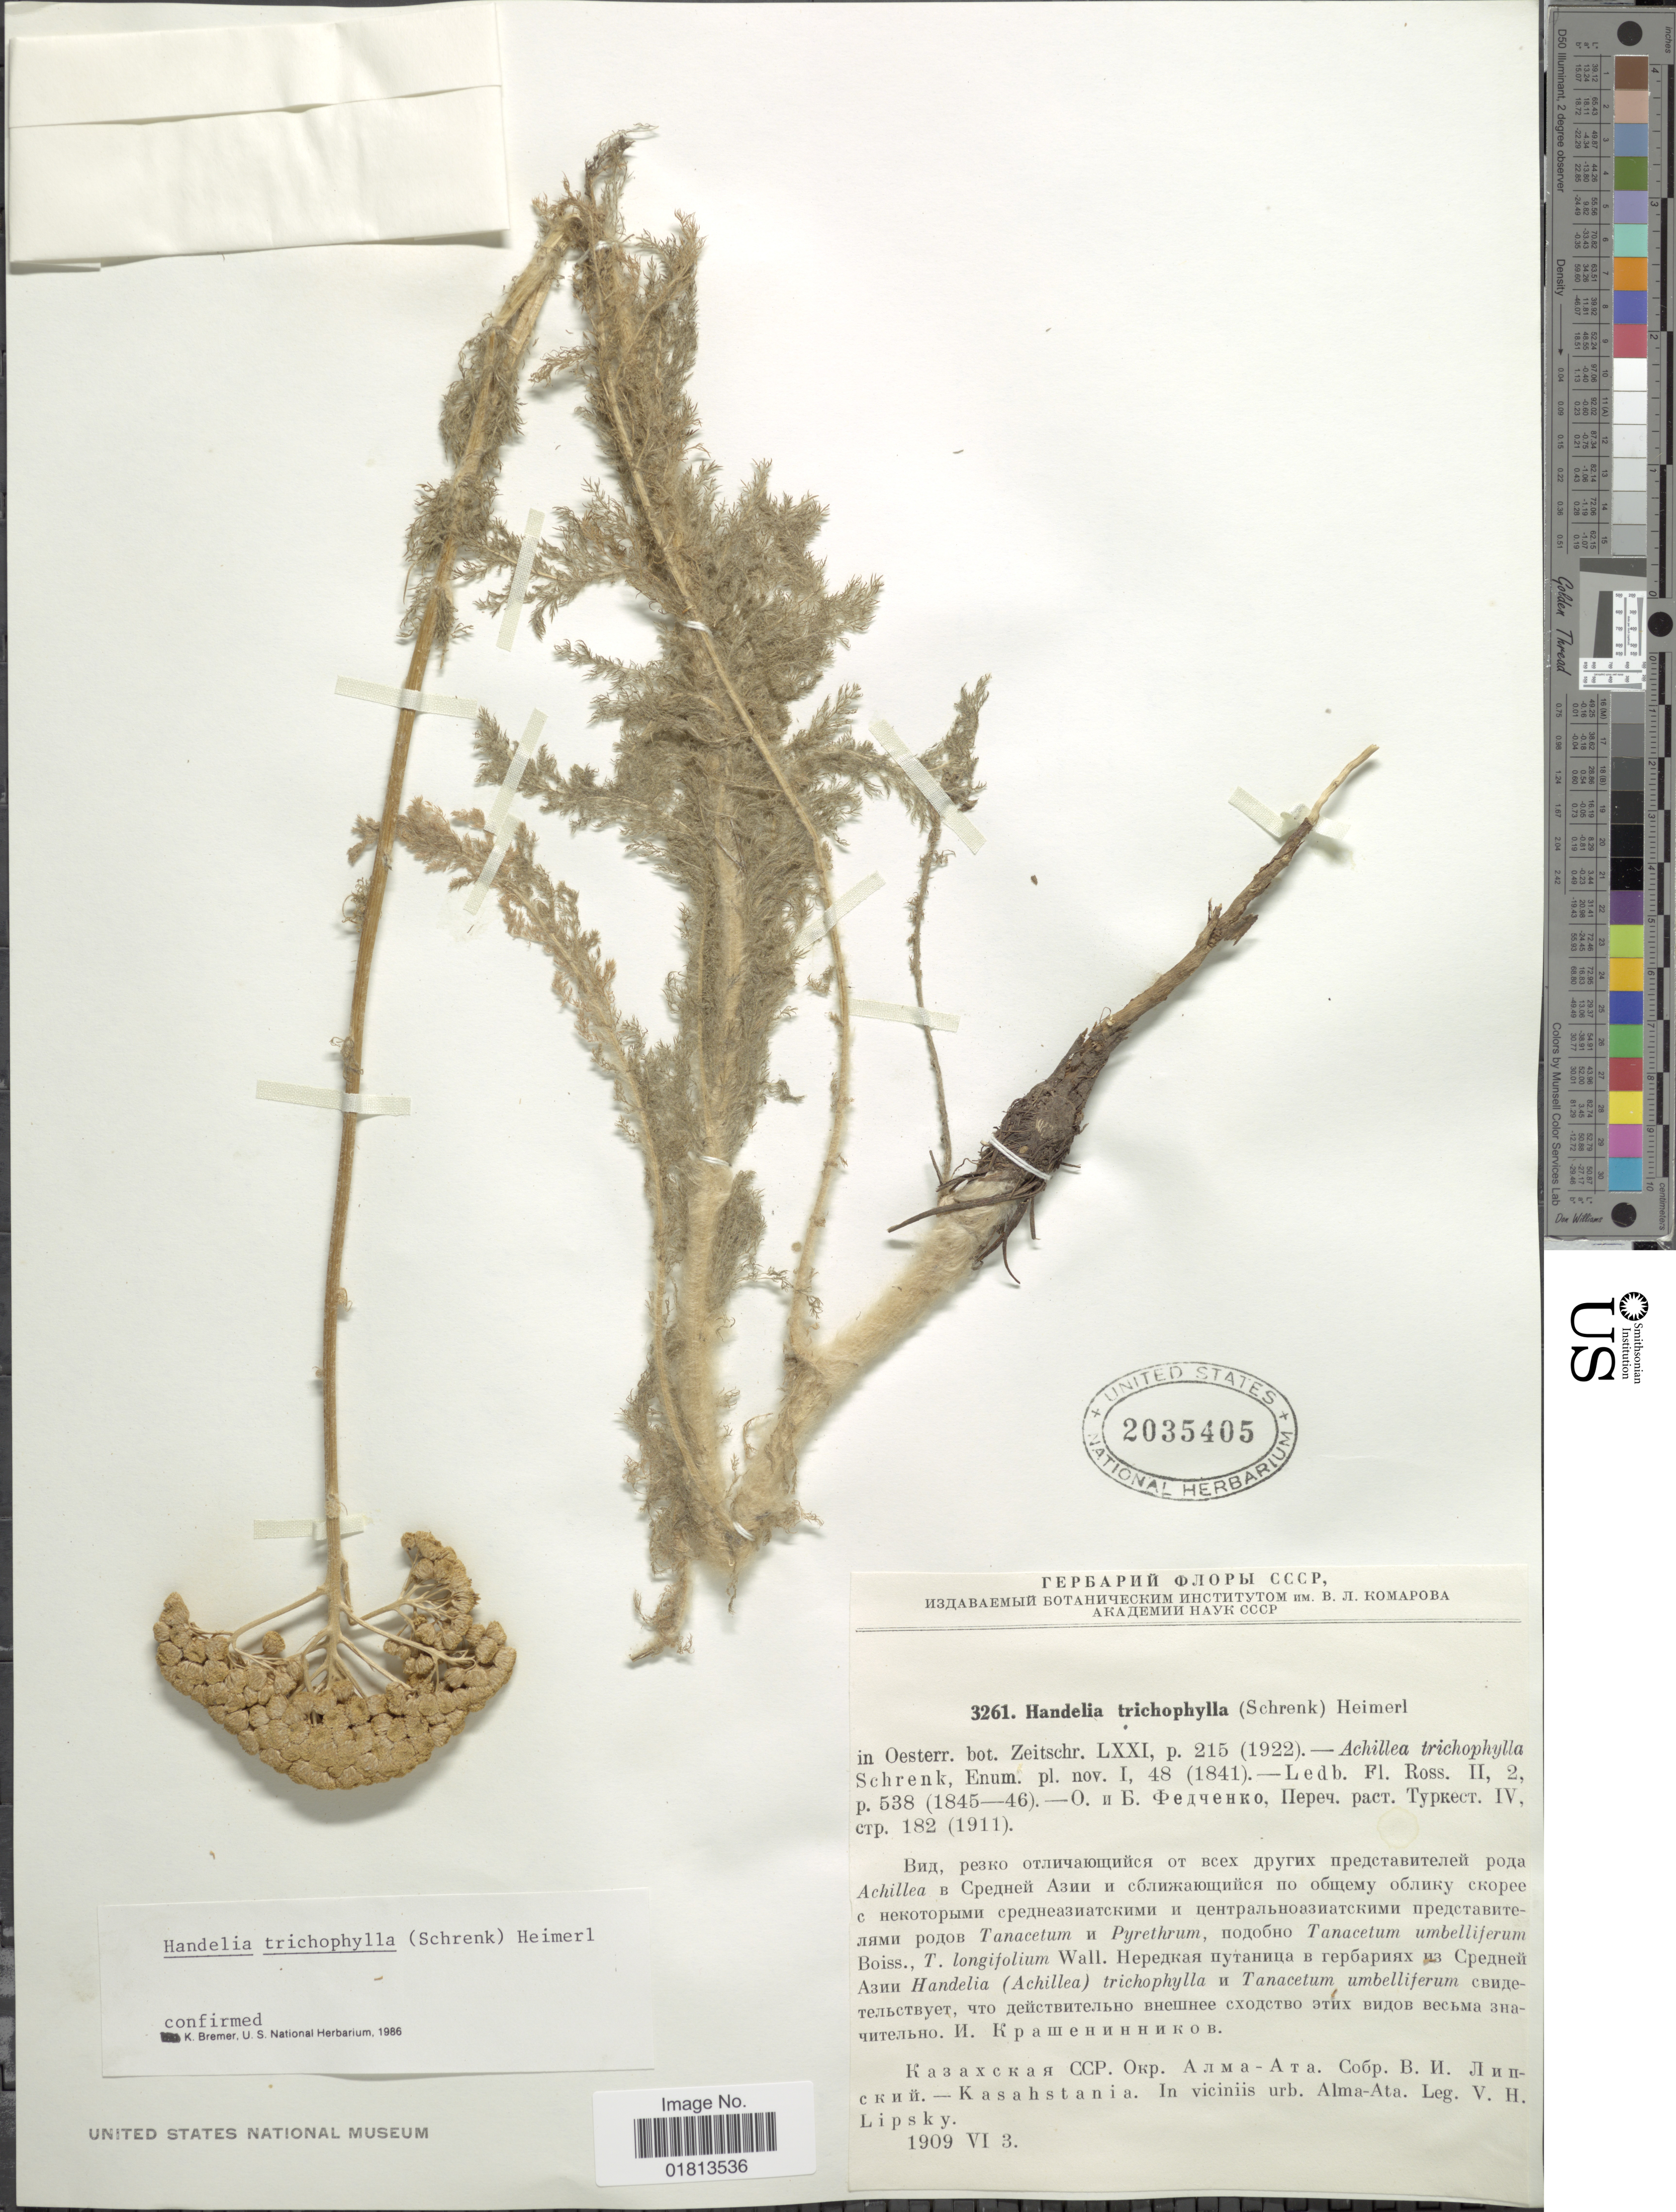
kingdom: Plantae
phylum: Tracheophyta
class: Magnoliopsida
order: Asterales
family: Asteraceae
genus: Handelia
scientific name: Handelia trichophylla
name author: (Schrenk) Heimerl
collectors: V. Lipsky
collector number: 3261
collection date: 1909-06-03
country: Kazakhstan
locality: Kasahstania, In viciniis urb. Alma-Ata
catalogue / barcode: US 2035405